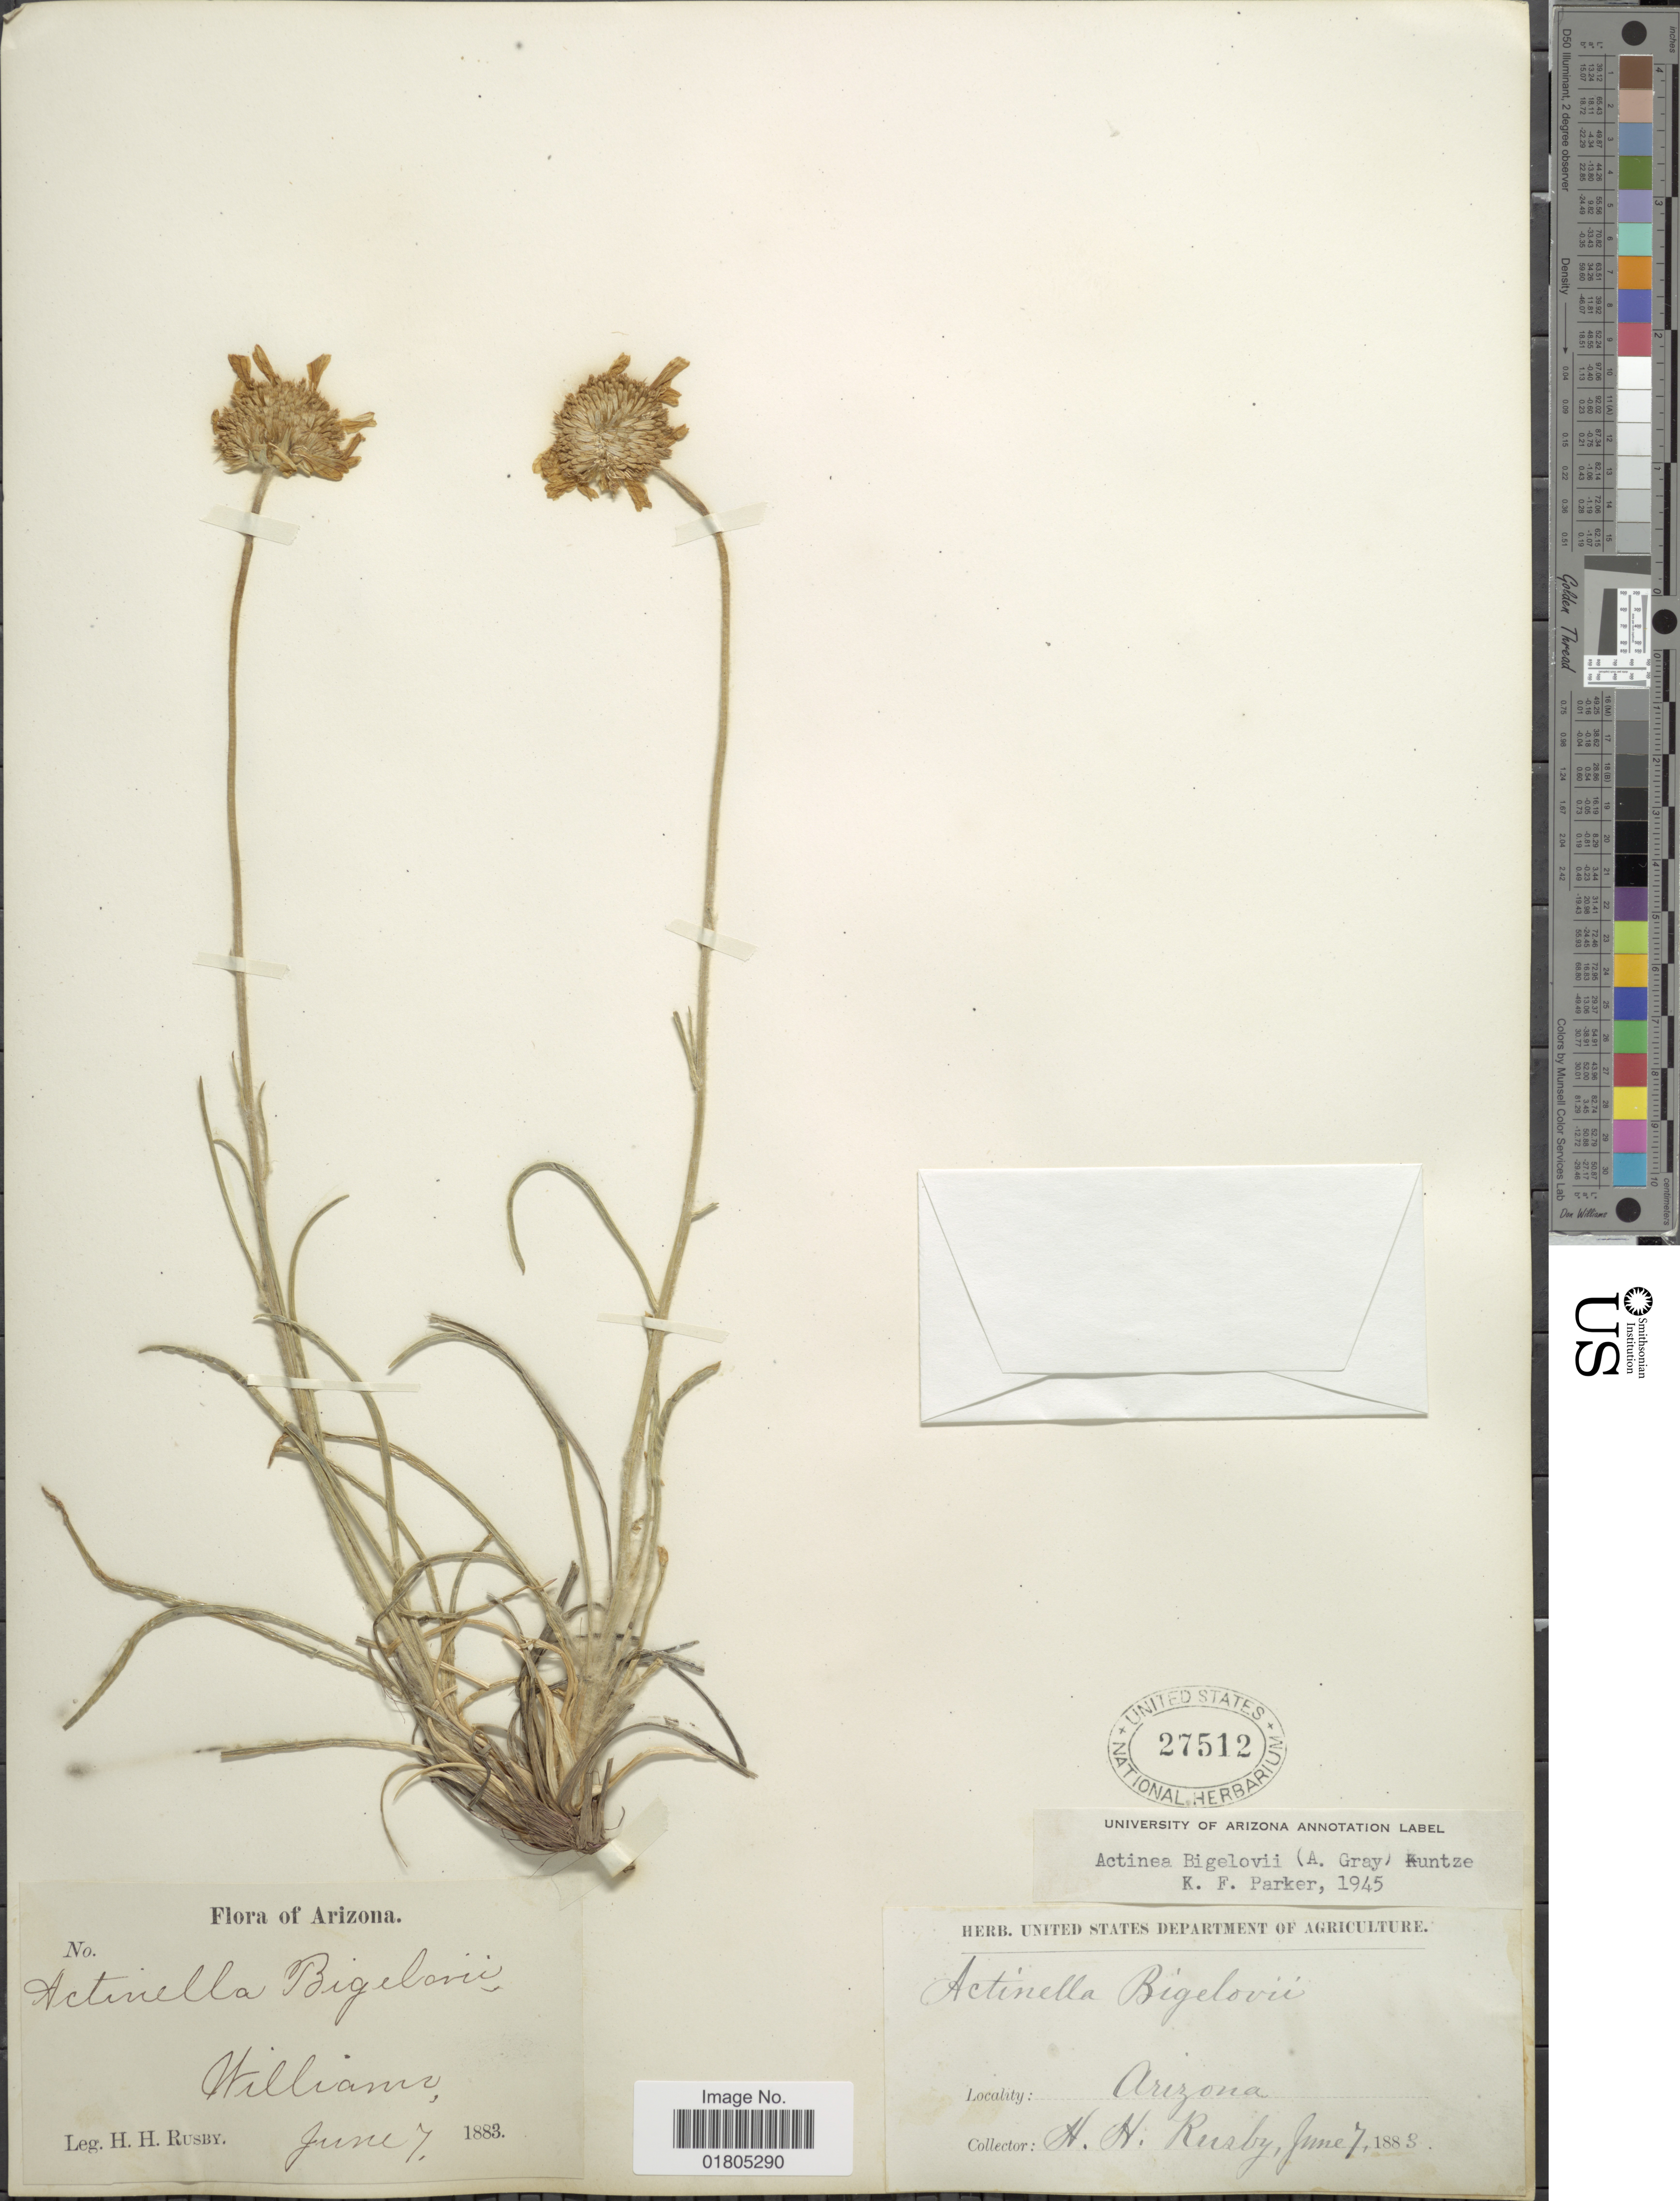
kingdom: Plantae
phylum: Tracheophyta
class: Magnoliopsida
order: Asterales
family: Asteraceae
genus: Actinea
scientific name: Actinea bigelovii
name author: (A. Gray) Kuntze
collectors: H. H. Rusby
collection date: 1883-06-07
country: United States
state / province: Arizona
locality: Williams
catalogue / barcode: US 27512